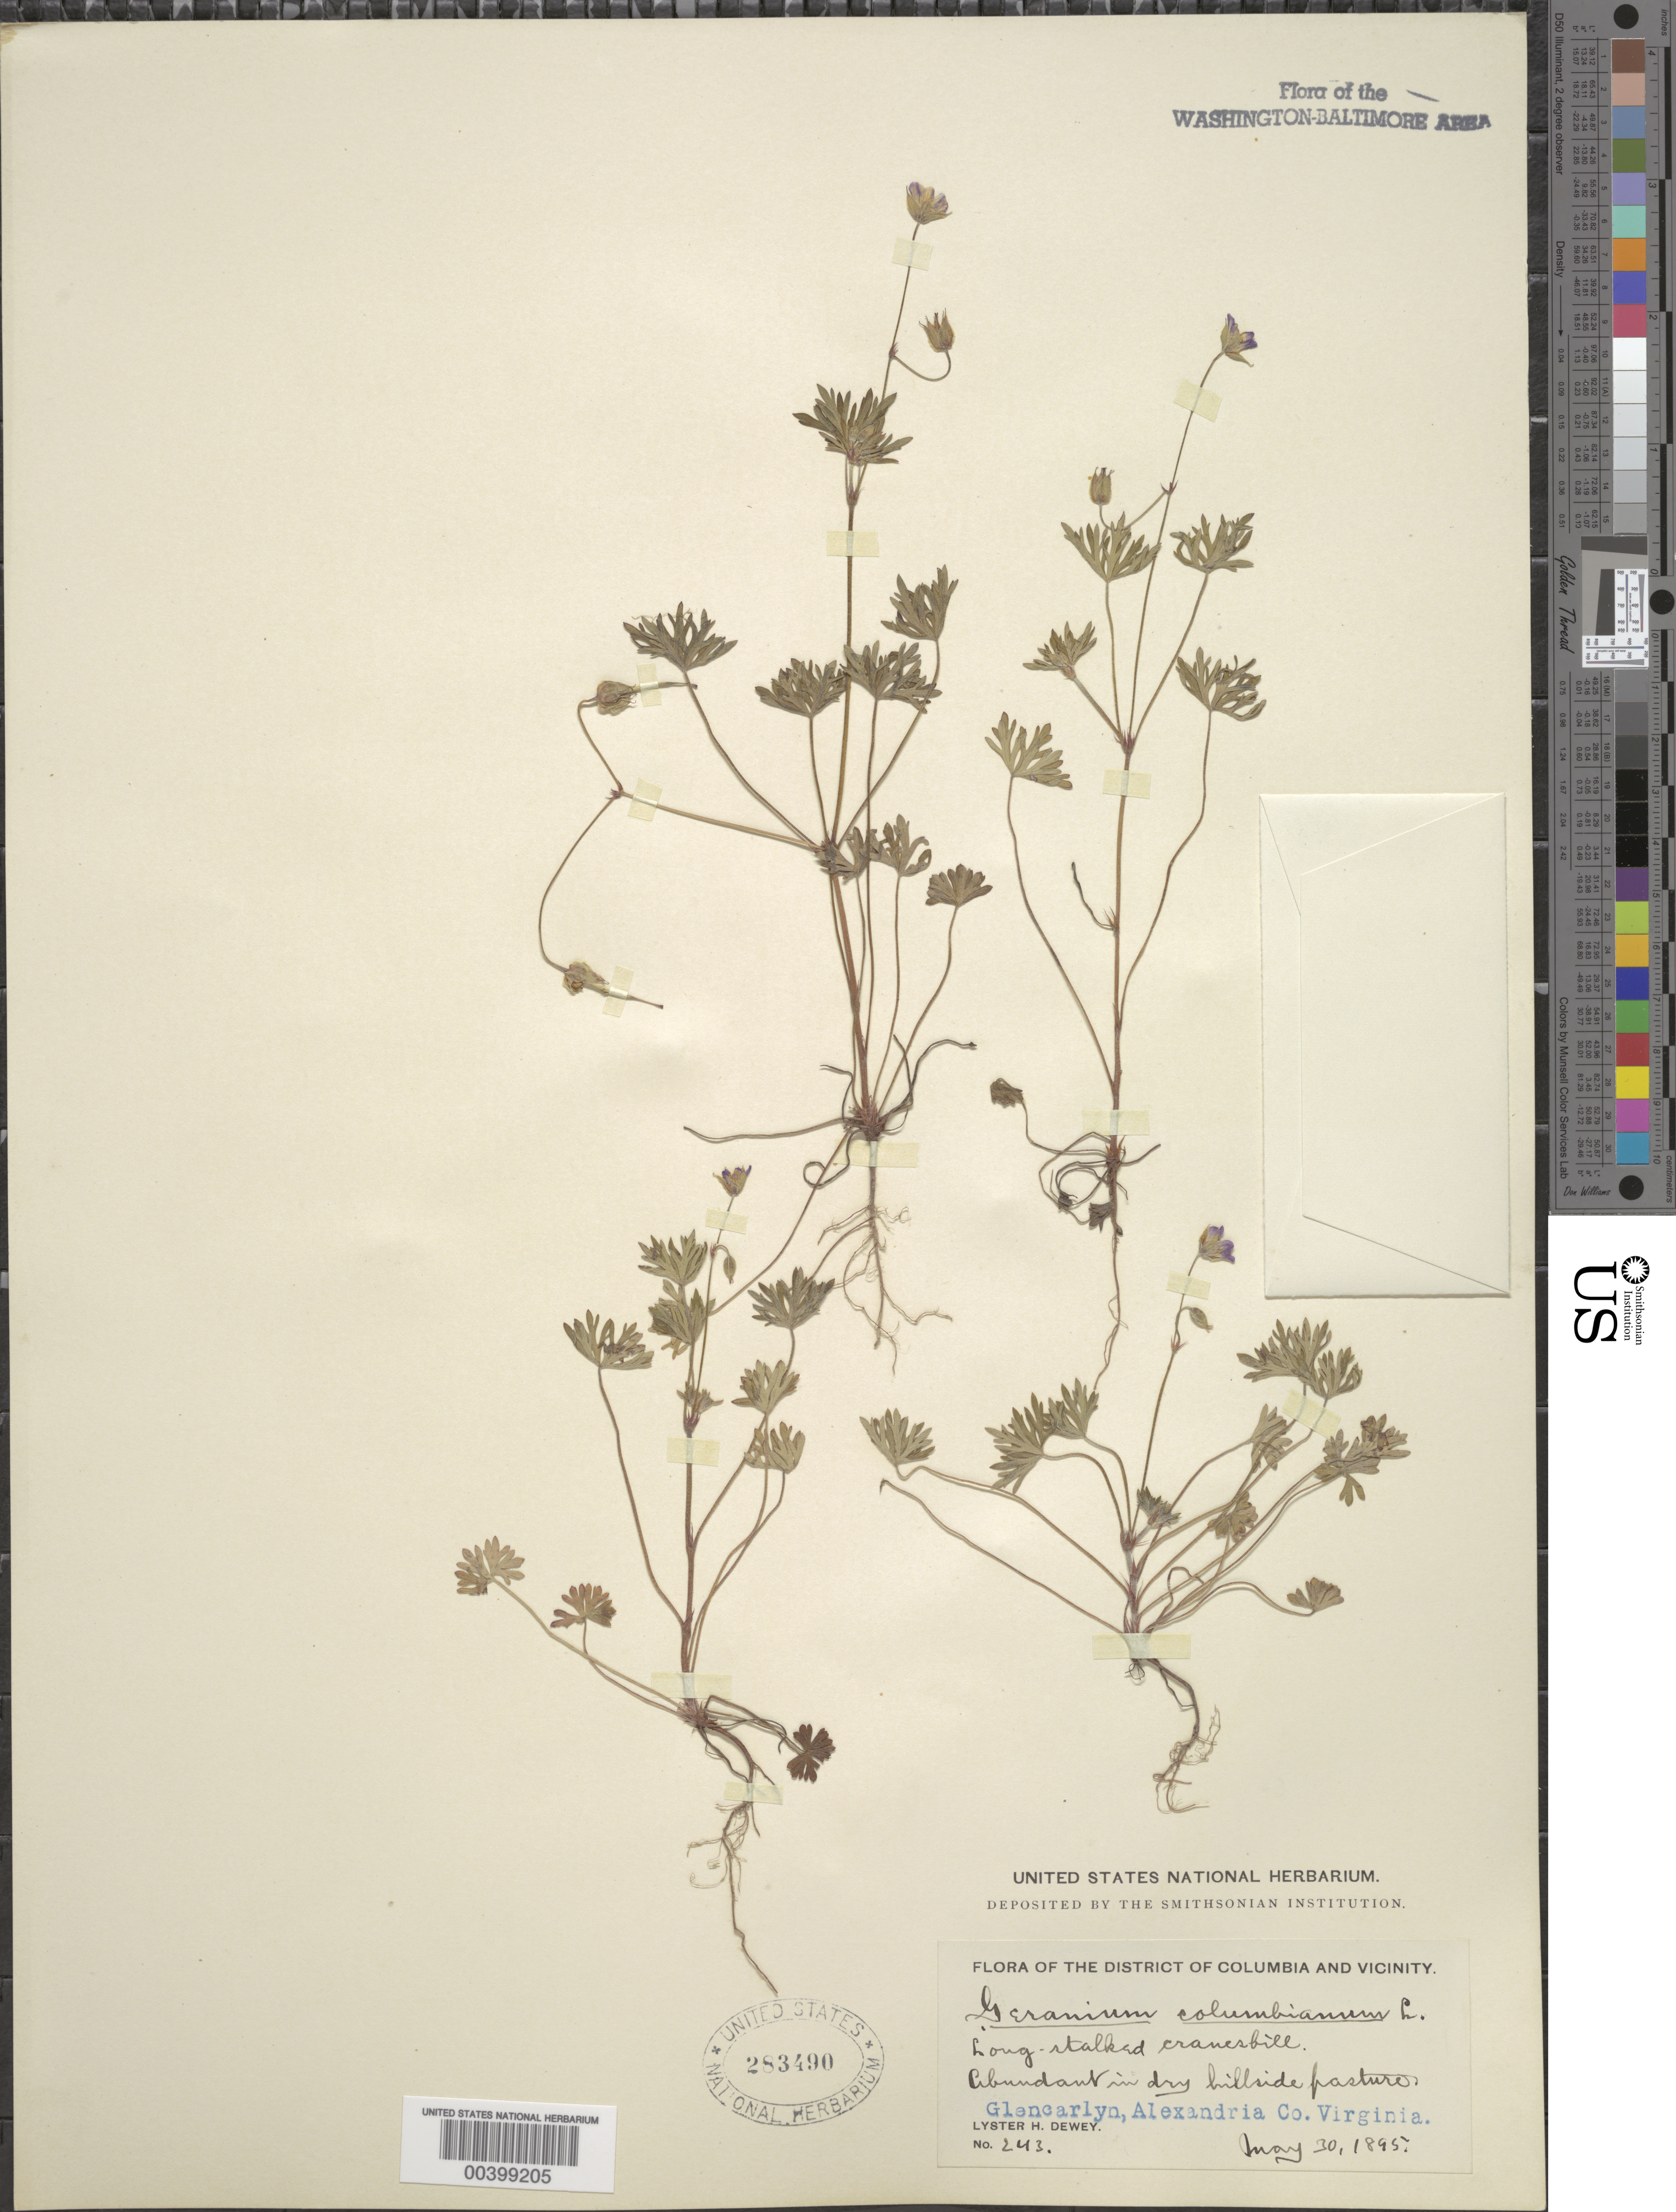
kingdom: Plantae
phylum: Tracheophyta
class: Magnoliopsida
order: Geraniales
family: Geraniaceae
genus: Geranium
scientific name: Geranium columbinum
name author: L.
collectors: L. H. Dewey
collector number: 243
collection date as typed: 30 May 1895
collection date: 1895-05-30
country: United States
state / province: Virginia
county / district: Arlington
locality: Glencarlyn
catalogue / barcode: US 283490